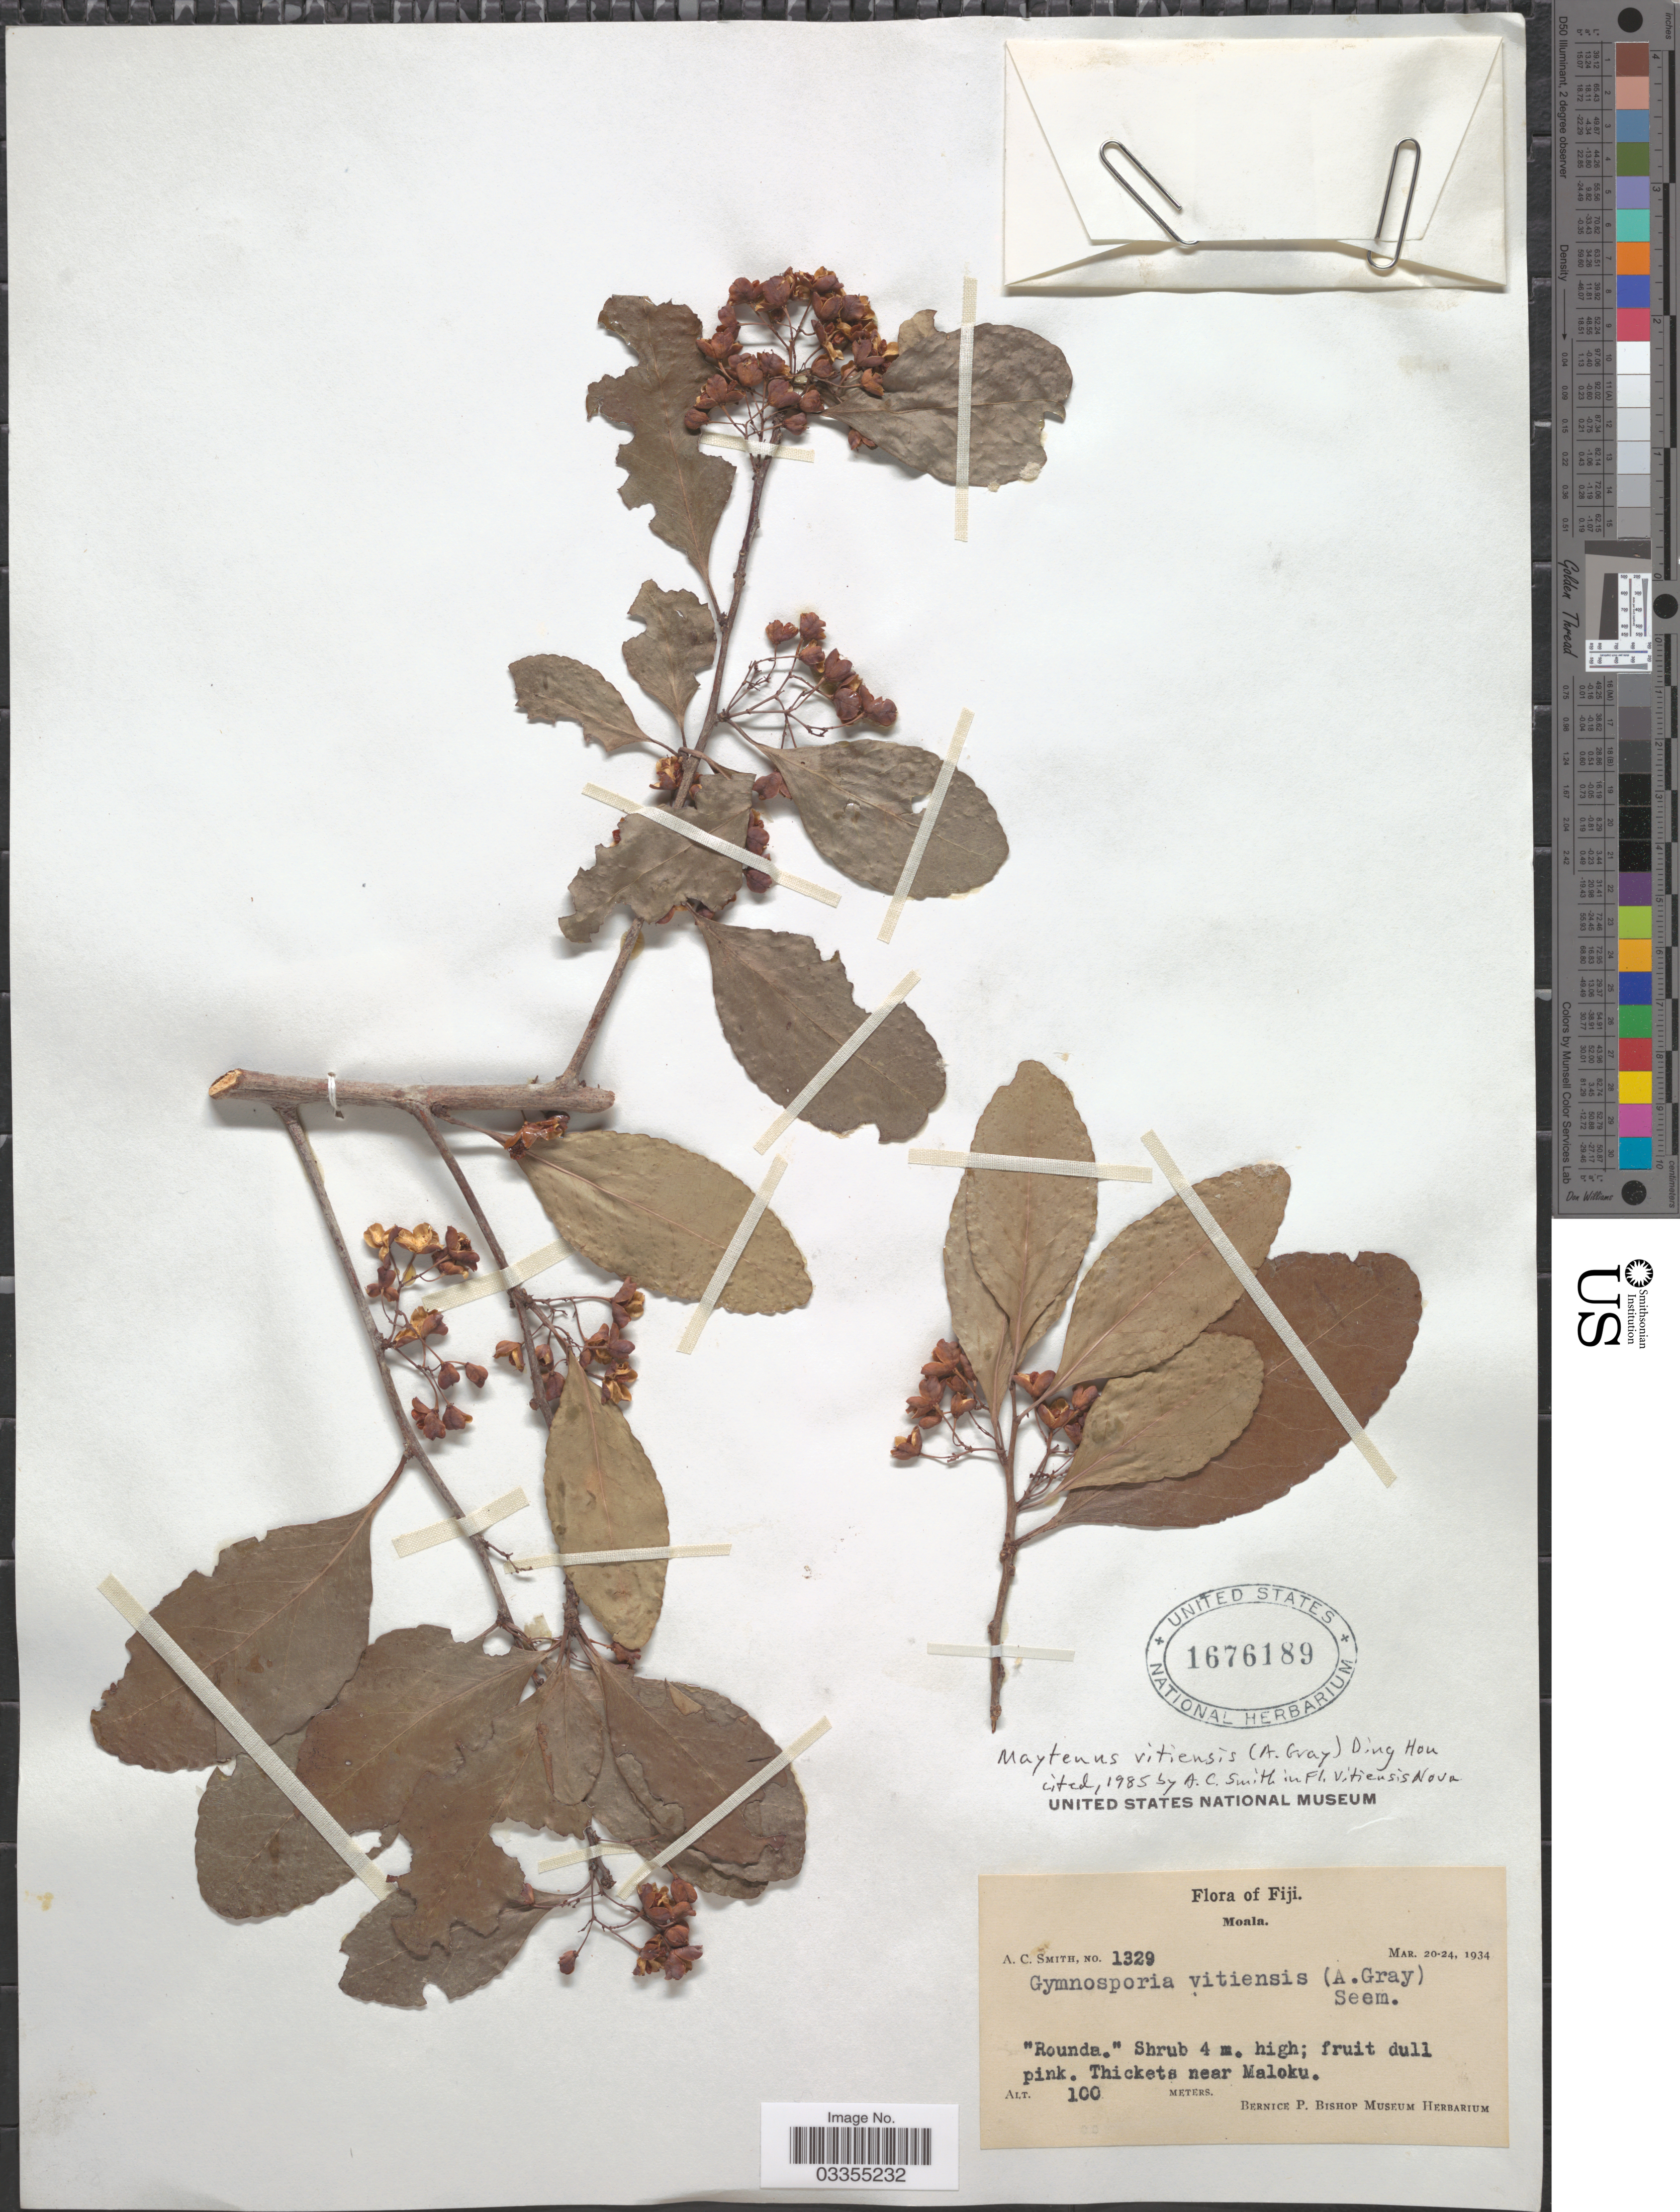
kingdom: Plantae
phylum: Tracheophyta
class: Magnoliopsida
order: Celastrales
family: Celastraceae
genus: Gymnosporia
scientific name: Gymnosporia vitiensis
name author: Seem.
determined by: Wagner, W. L., (BOT), Smithsonian Institution - National Museum of Natural History (UNITED STATES)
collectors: A. C. Smith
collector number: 1329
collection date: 1934-03-20/1934-03-24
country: Fiji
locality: Moala. Thickets near Maloku.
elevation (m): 100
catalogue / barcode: US 1676189